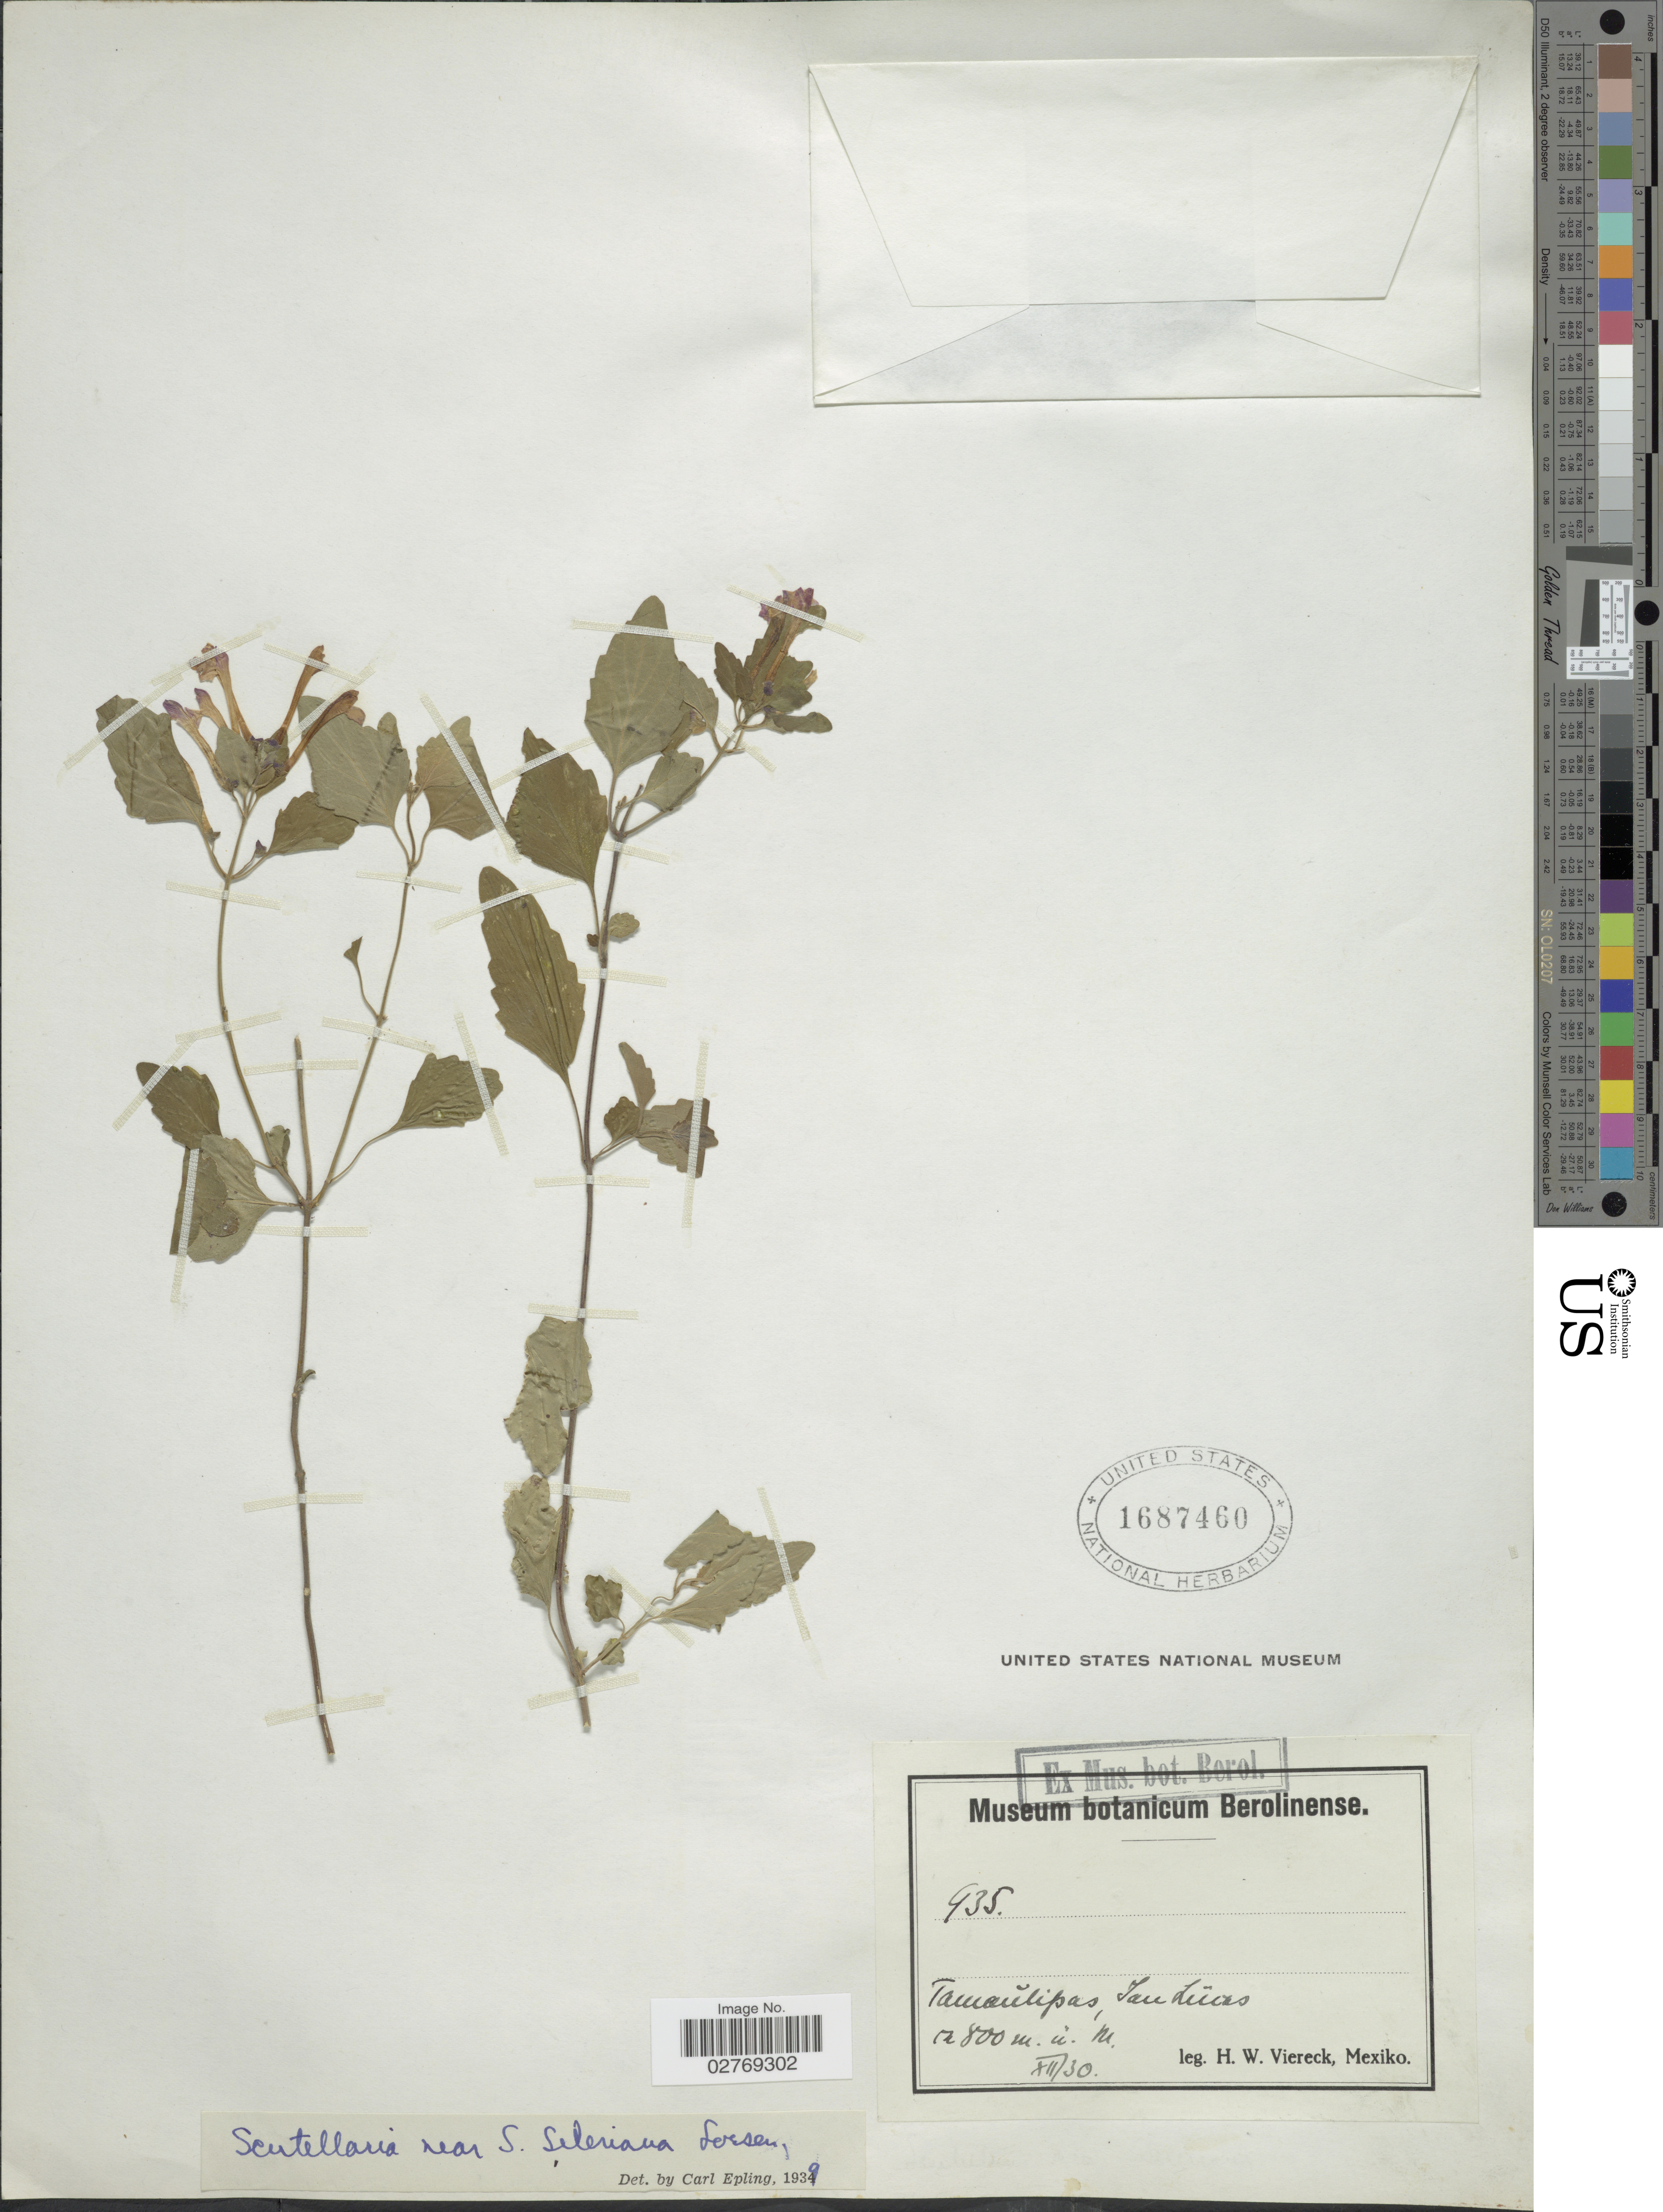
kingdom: Plantae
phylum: Tracheophyta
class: Magnoliopsida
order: Lamiales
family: Lamiaceae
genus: Scutellaria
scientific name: Scutellaria seleriana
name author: Loes.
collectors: H. W. Viereck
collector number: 935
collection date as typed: Transcribed d/m/y: /12/30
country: Mexico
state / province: Tamaulipas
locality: San Lucas.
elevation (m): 12800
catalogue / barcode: US 1687460